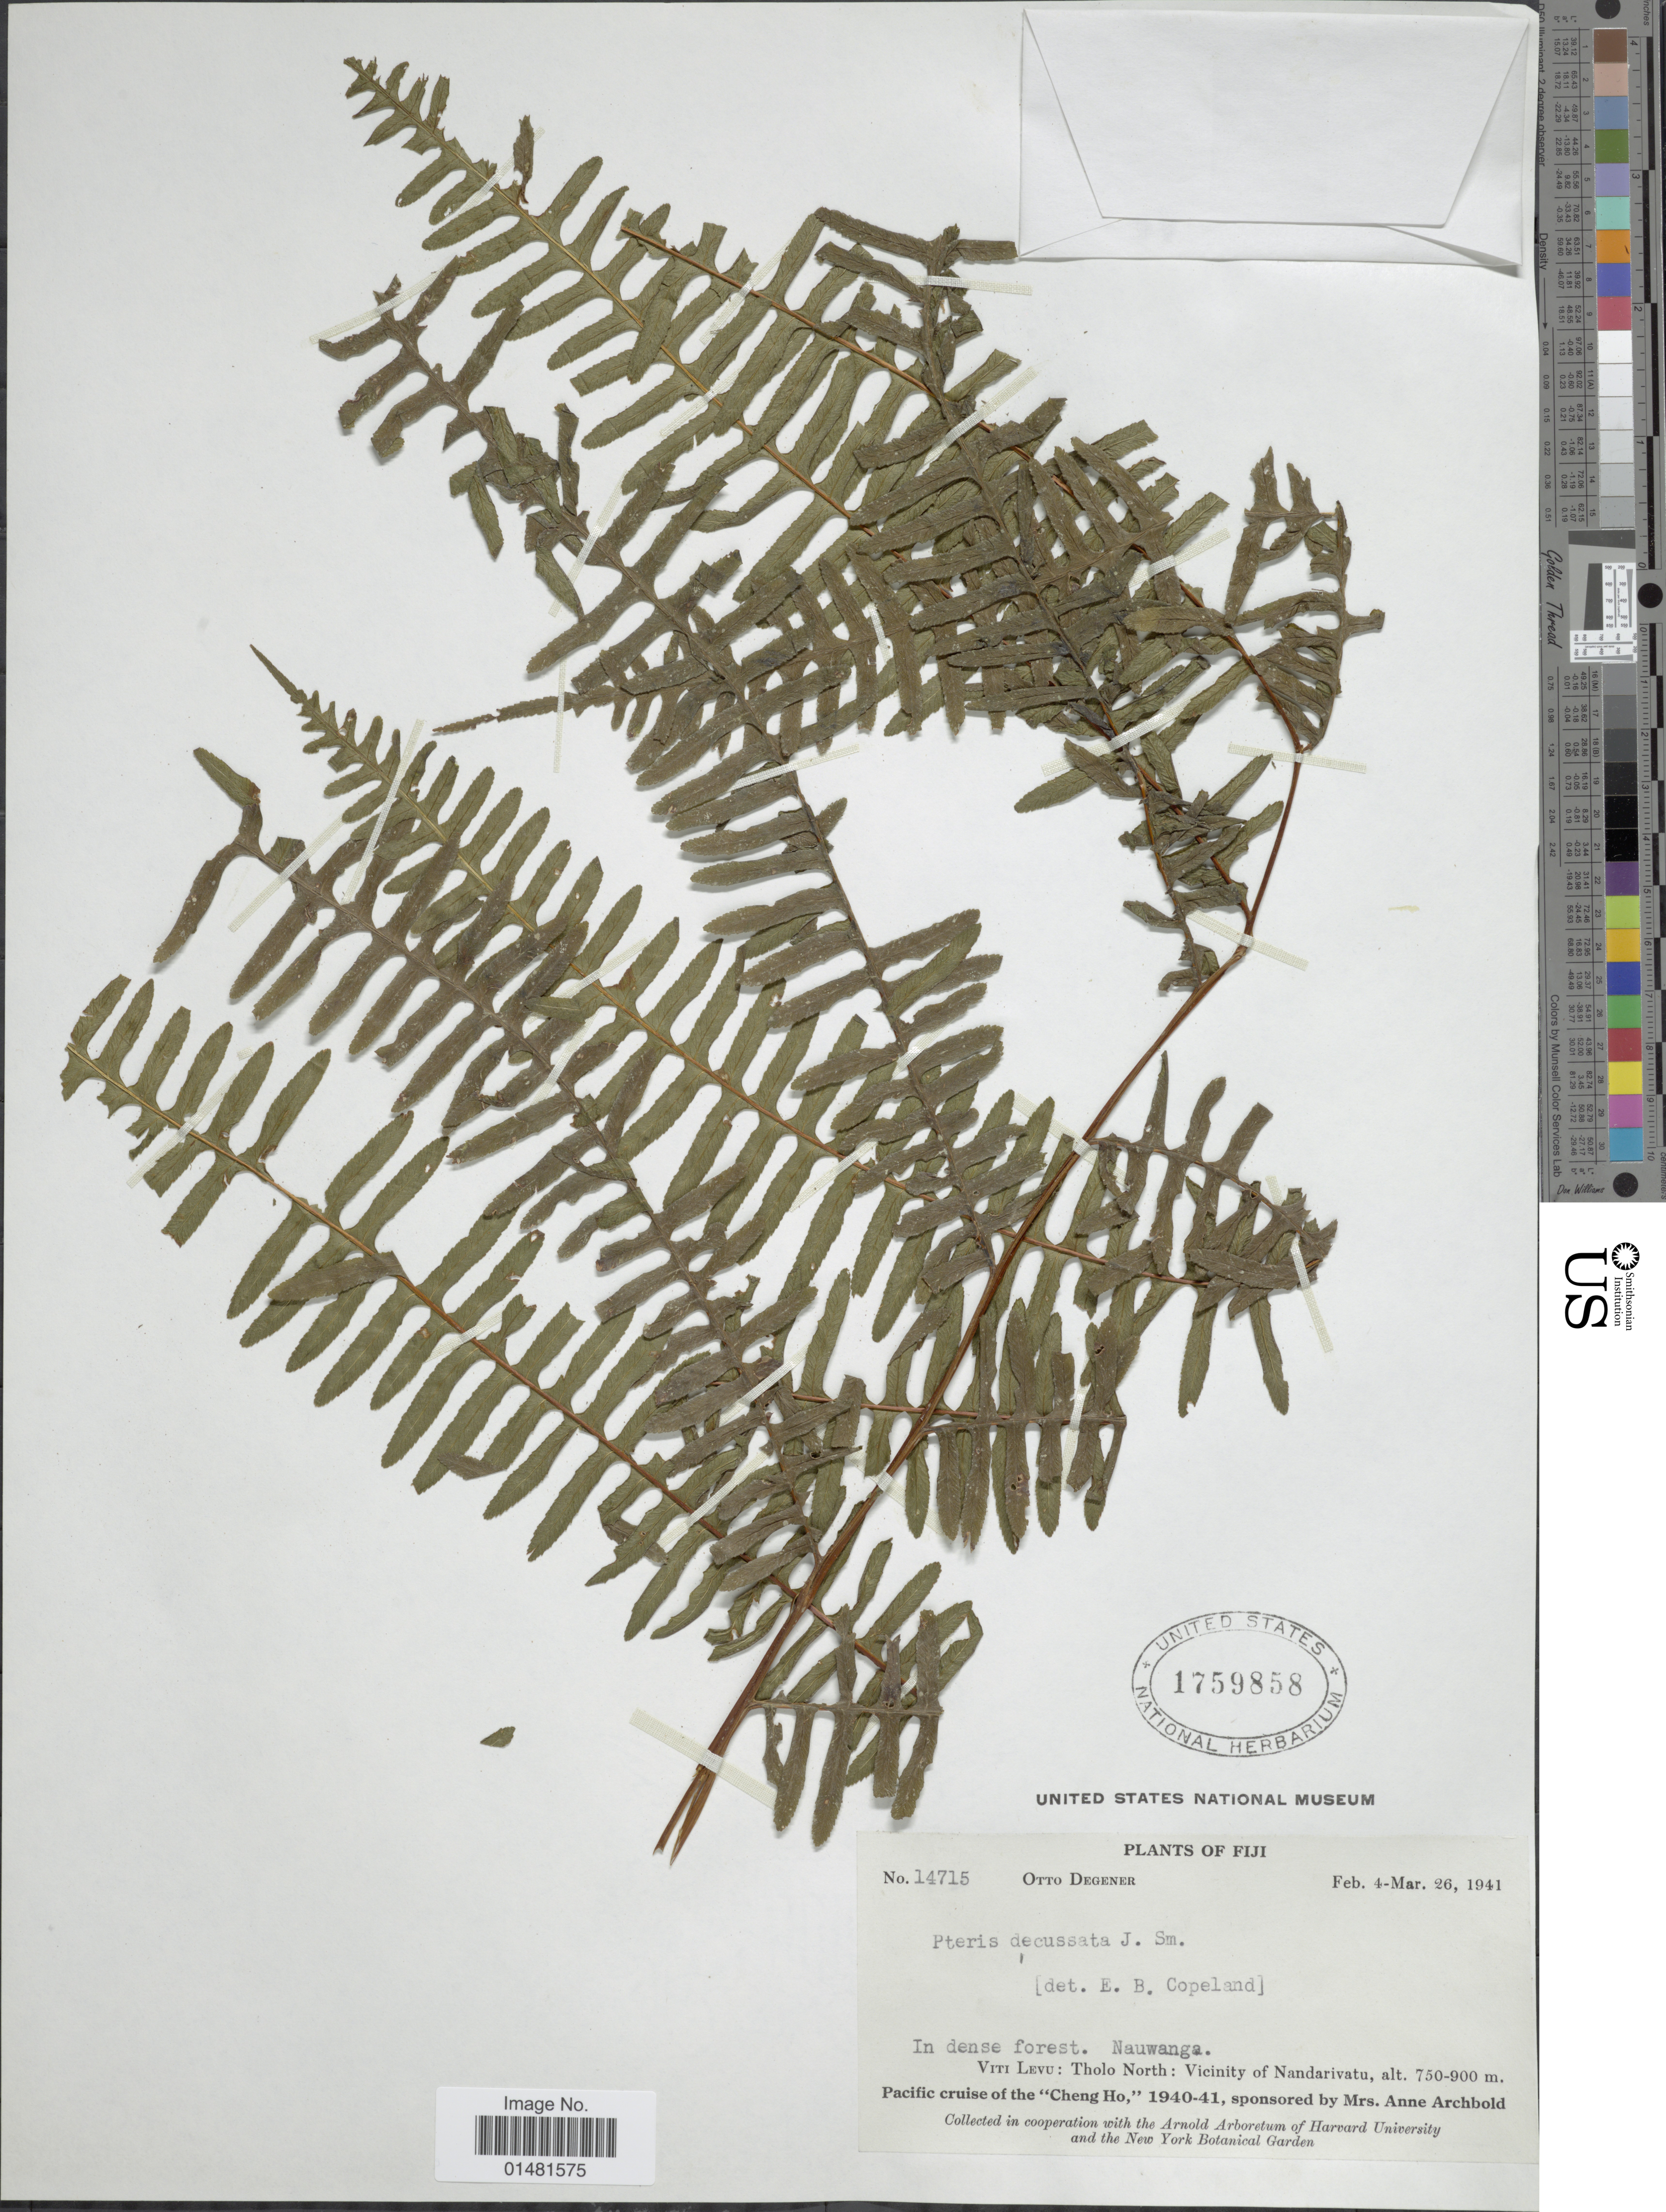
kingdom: Plantae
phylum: Tracheophyta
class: Polypodiopsida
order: Polypodiales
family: Pteridaceae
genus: Pteris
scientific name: Pteris decussata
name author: J. Sm.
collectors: O. Degener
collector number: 14715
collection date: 1941-02-04/1941-03-26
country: Fiji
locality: Viti Levu: Tholo North: Vicinity of Nandarivatu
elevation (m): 750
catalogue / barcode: US 1759858